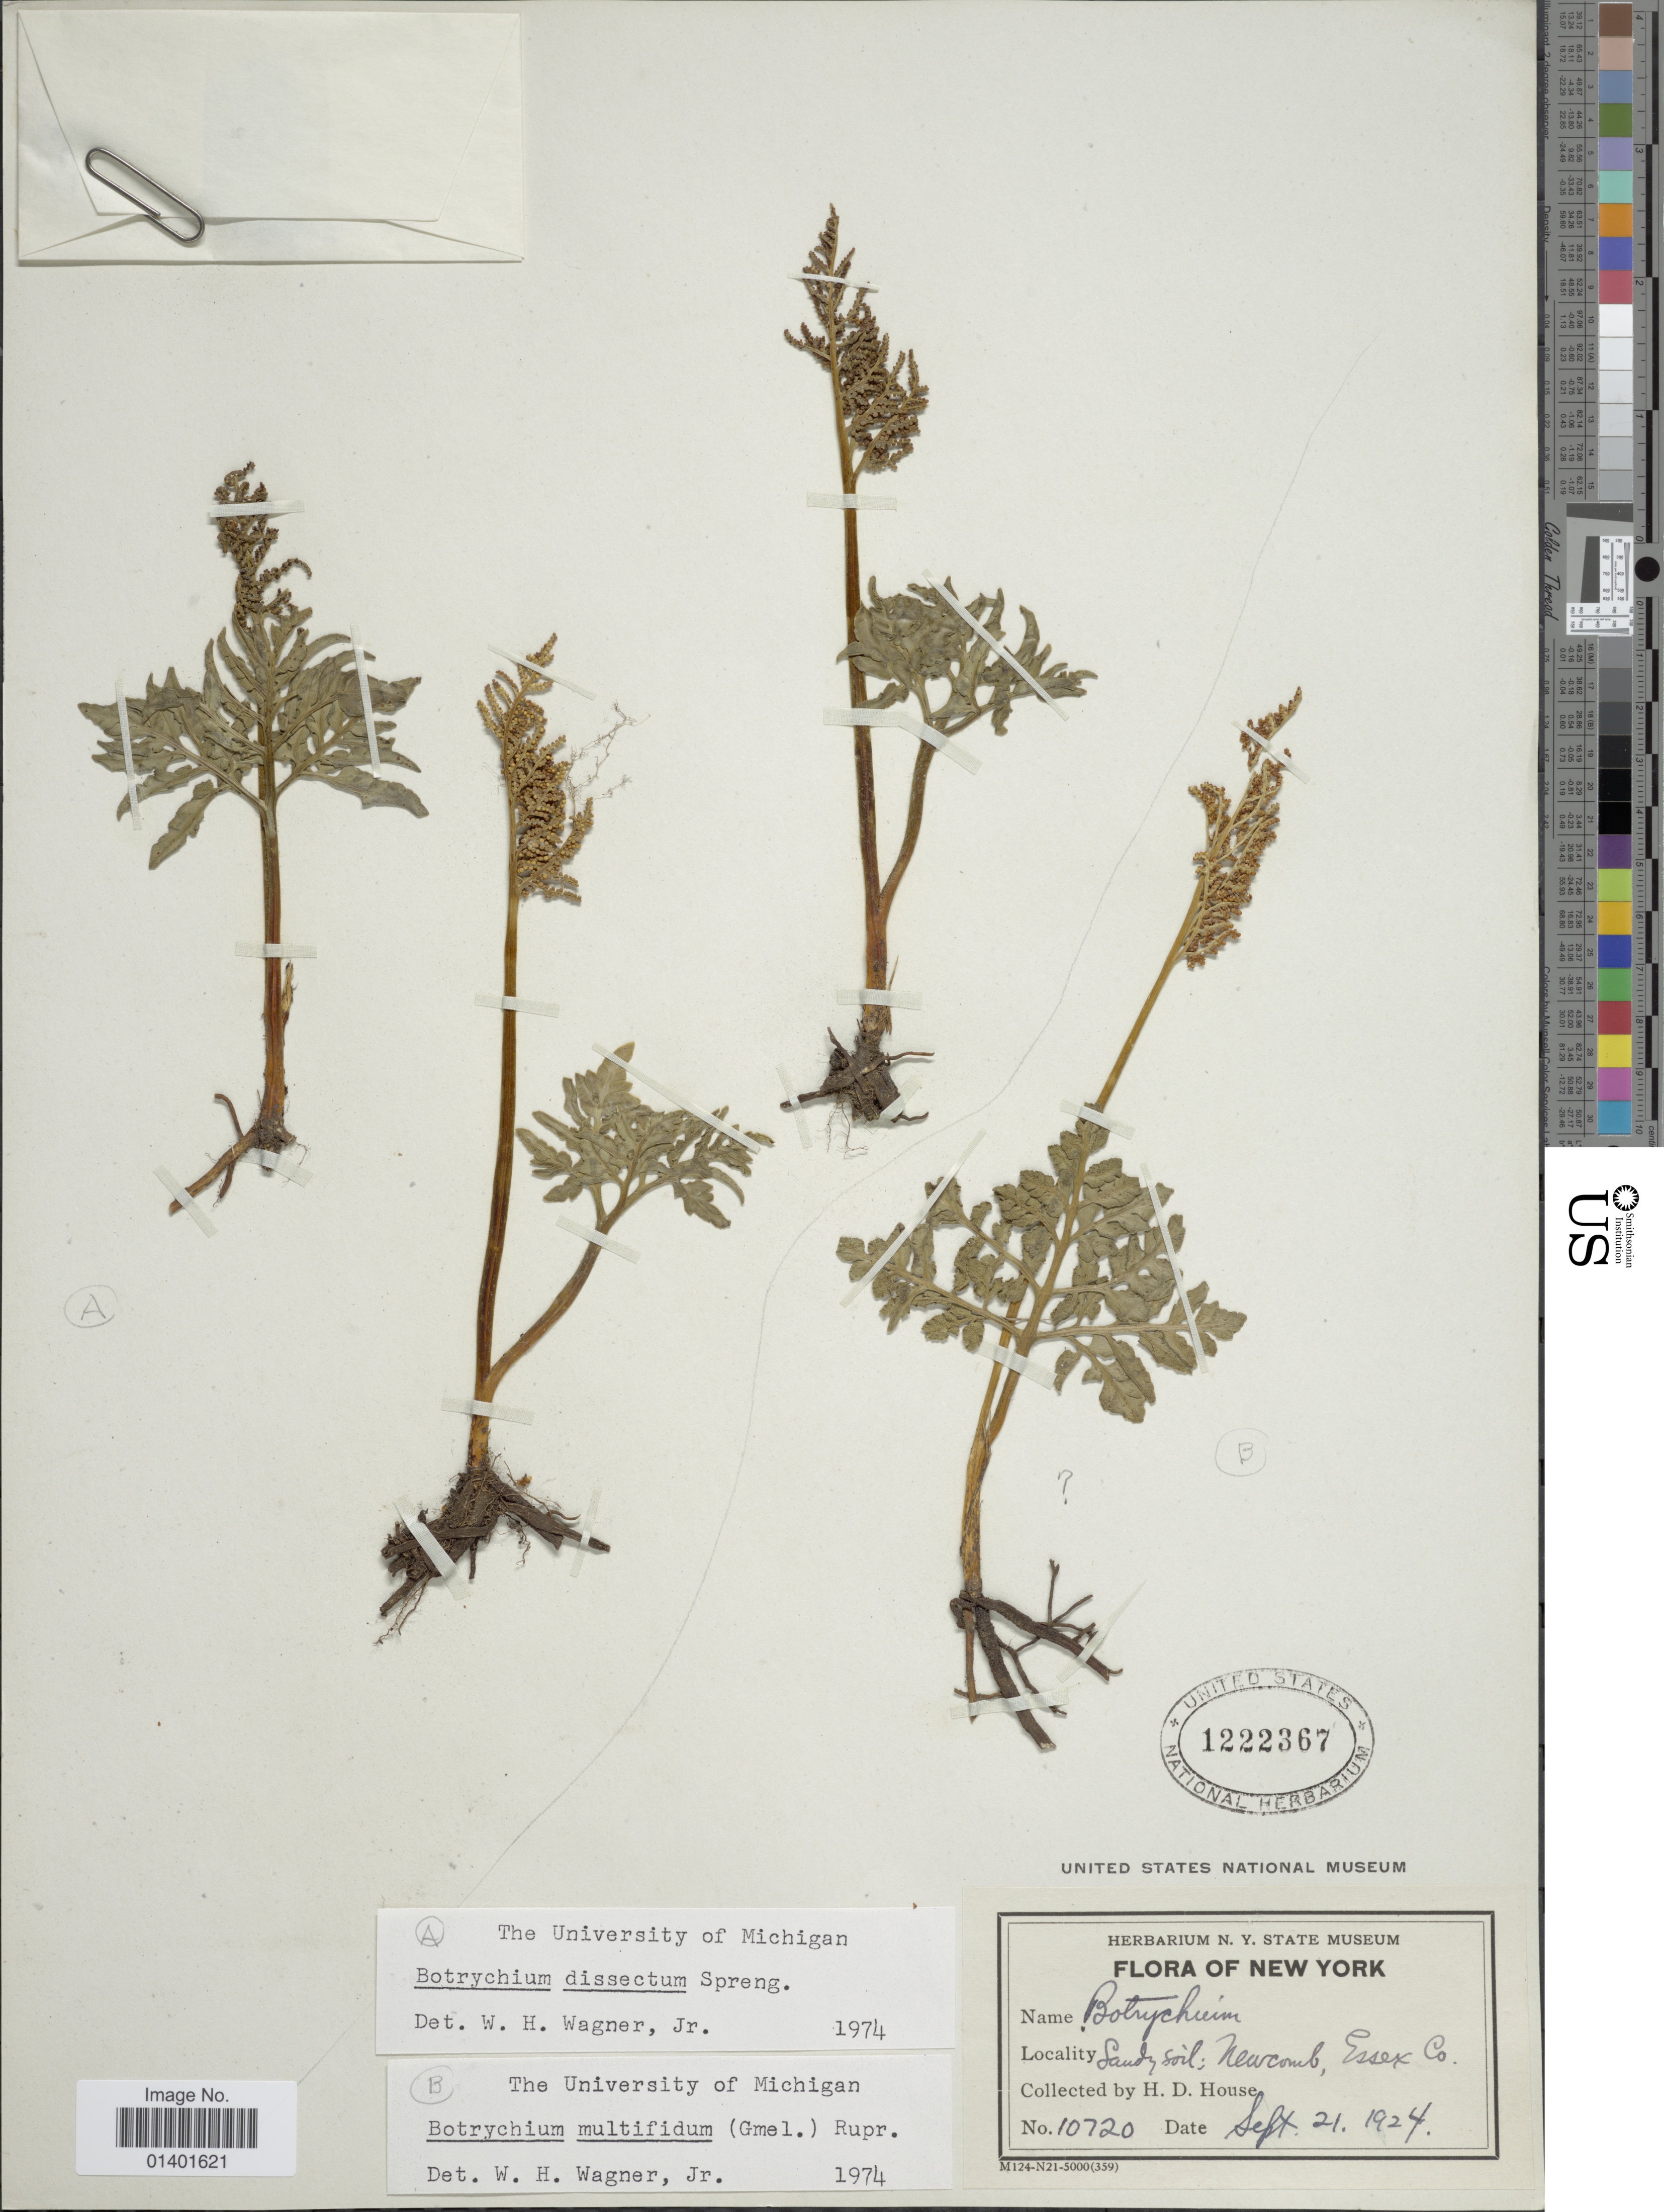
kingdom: Plantae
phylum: Tracheophyta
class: Polypodiopsida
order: Ophioglossales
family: Ophioglossaceae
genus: Botrychium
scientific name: Botrychium dissectum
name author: Spreng.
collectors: H. D. House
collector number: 10720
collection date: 1924-09-21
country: United States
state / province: New York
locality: Sandy soil, Newcomb, Essex Co.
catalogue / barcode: US 1222367